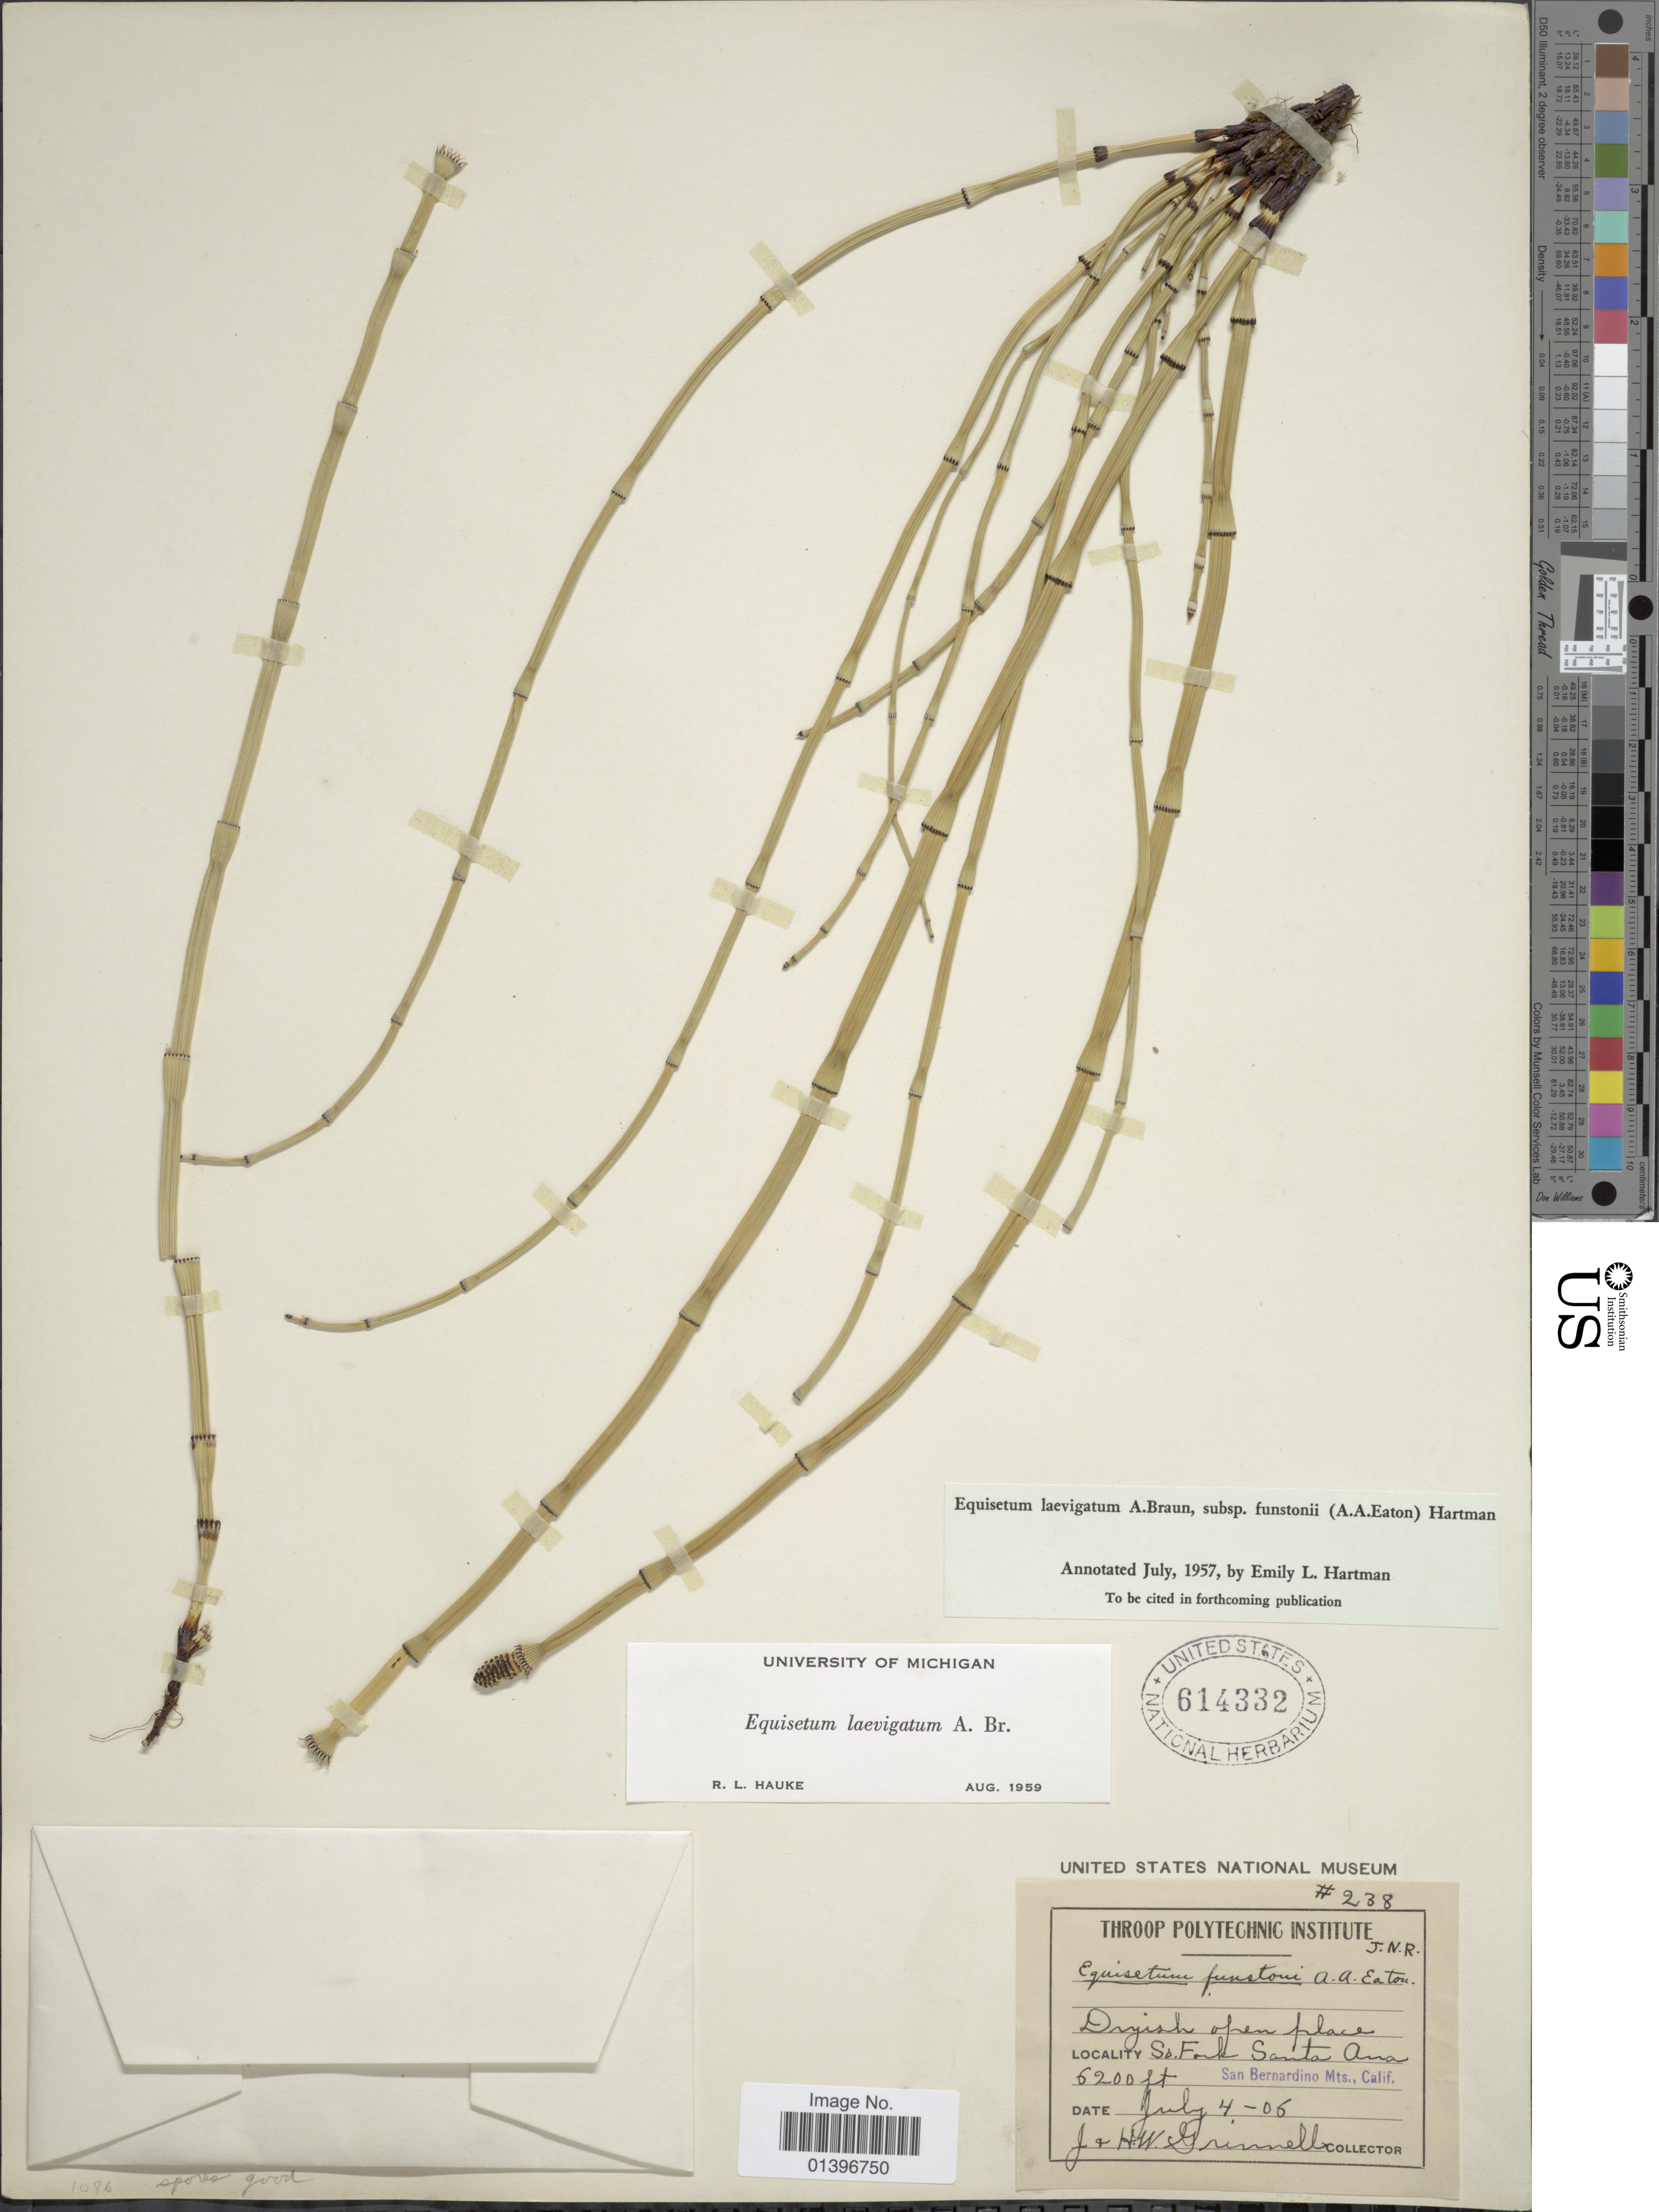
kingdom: Plantae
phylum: Tracheophyta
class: Polypodiopsida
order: Equisetales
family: Equisetaceae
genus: Equisetum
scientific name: Equisetum laevigatum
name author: A. Braun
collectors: J. Grinnell & H. Grinnell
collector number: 238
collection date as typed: Transcribed d/m/y: 4/7/6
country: United States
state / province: California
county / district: San Bernardino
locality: So. Fork Santa Ana, San Bernardino Mts.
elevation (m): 1890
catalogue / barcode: US 614332